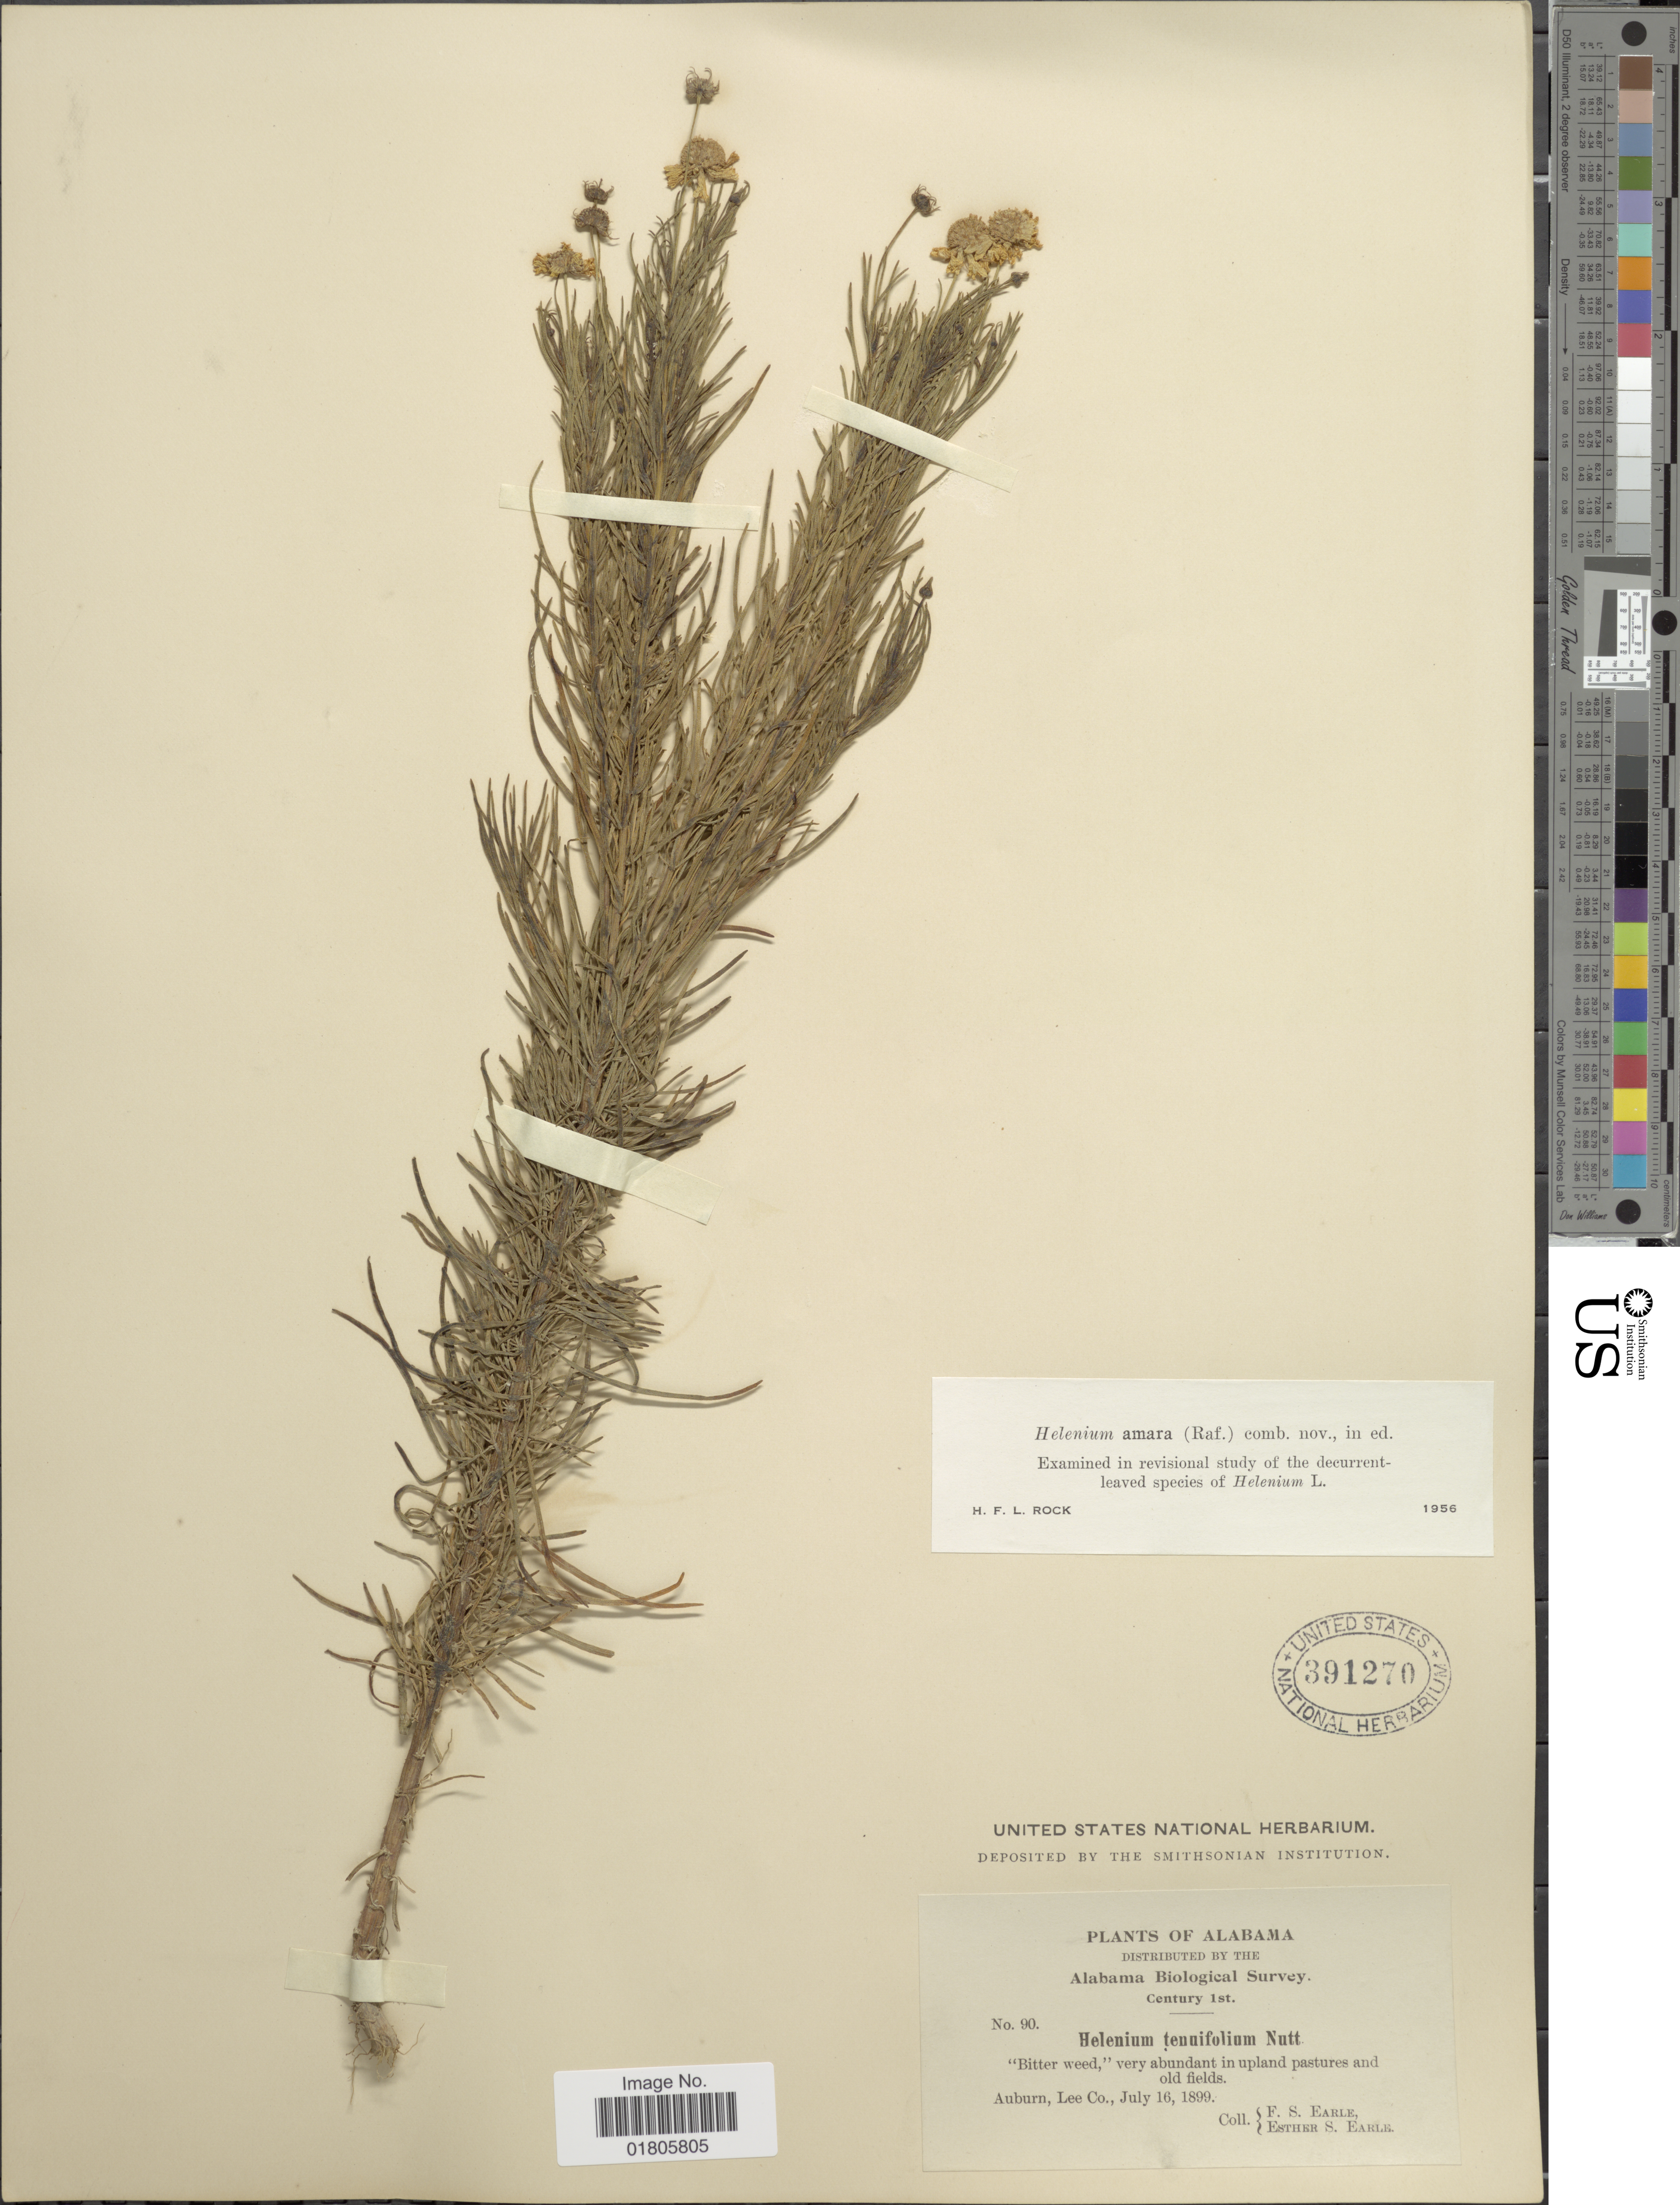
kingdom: Plantae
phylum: Tracheophyta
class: Magnoliopsida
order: Asterales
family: Asteraceae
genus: Helenium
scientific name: Helenium amarum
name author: (Raf.) H. Rock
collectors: F. S. Earle & E. S. Earle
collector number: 90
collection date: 1899-07-16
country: United States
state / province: Alabama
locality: Auburn, Lee Co.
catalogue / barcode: US 391270